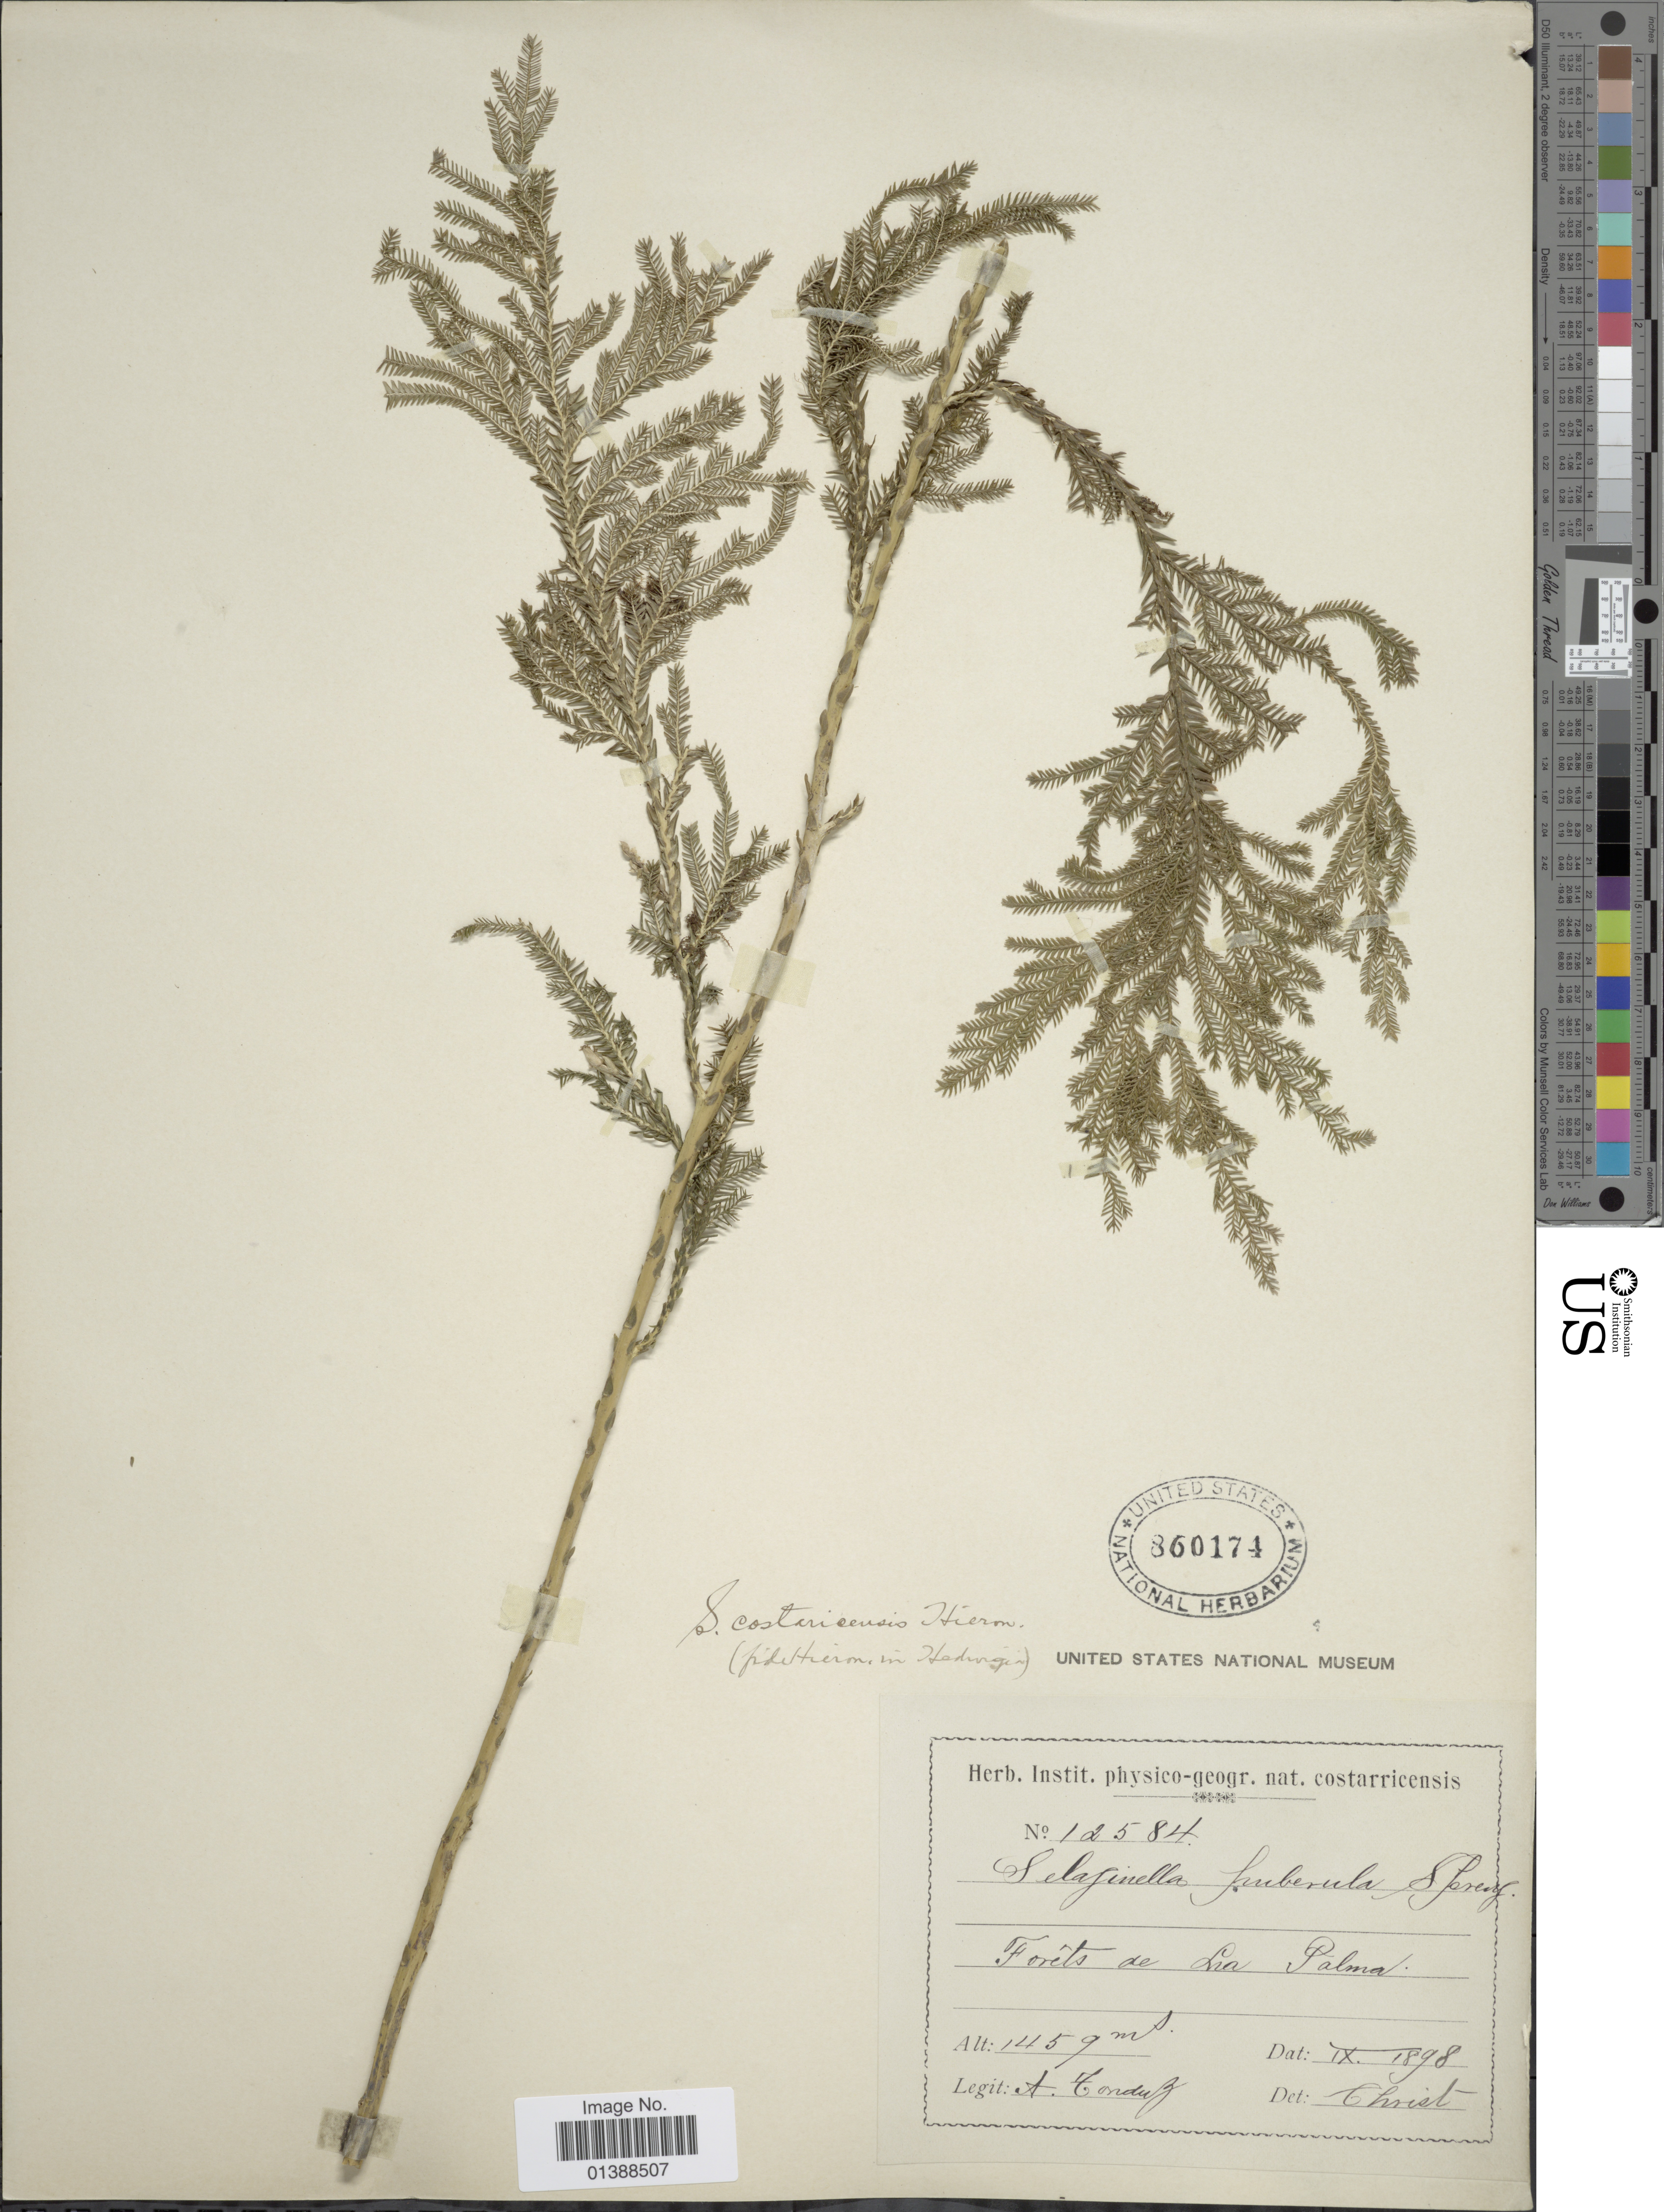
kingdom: Plantae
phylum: Tracheophyta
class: Lycopodiopsida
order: Selaginellales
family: Selaginellaceae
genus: Selaginella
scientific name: Selaginella oaxacana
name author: Spring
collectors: A. Tonduz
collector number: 12584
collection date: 1898-09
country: Costa Rica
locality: Forêts de La Palma.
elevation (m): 1459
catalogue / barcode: US 860174